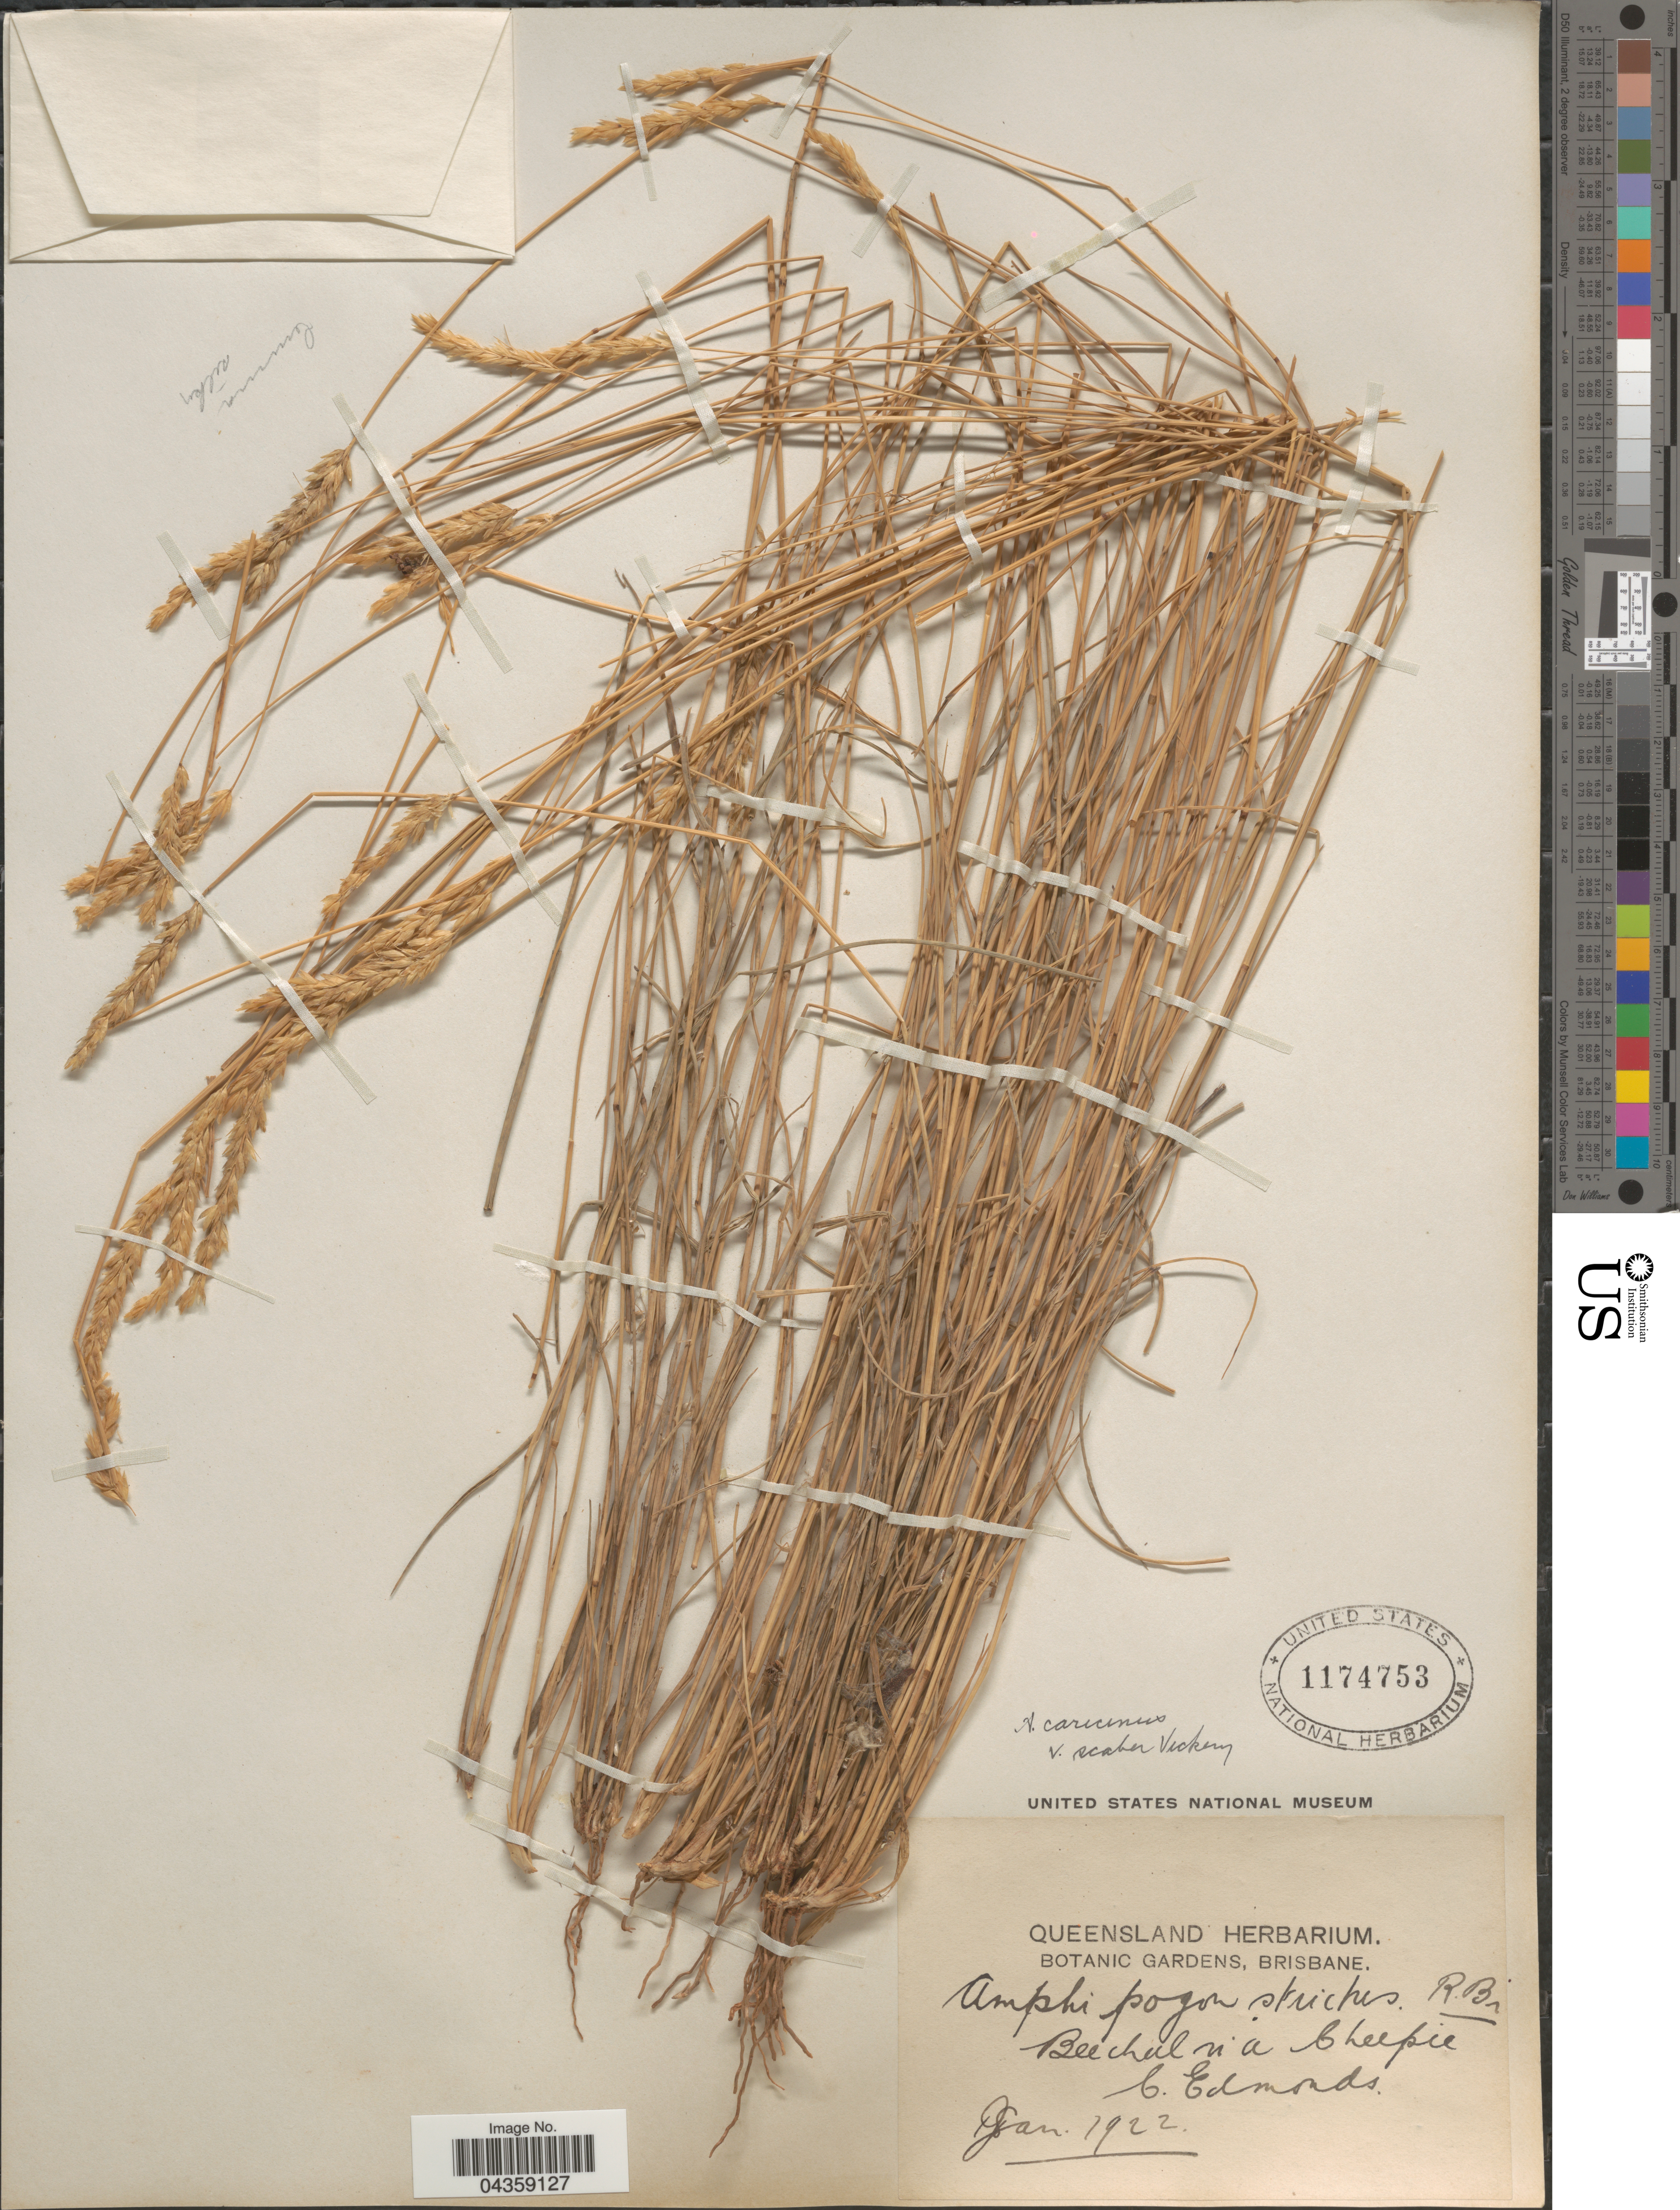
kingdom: Plantae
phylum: Tracheophyta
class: Liliopsida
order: Poales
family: Poaceae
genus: Amphipogon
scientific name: Amphipogon caricinus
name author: F. Muell.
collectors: C. Edmonds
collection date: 1922-01-18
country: Australia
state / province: Queensland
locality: Beechal n a Cheepie.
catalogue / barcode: US 1174753